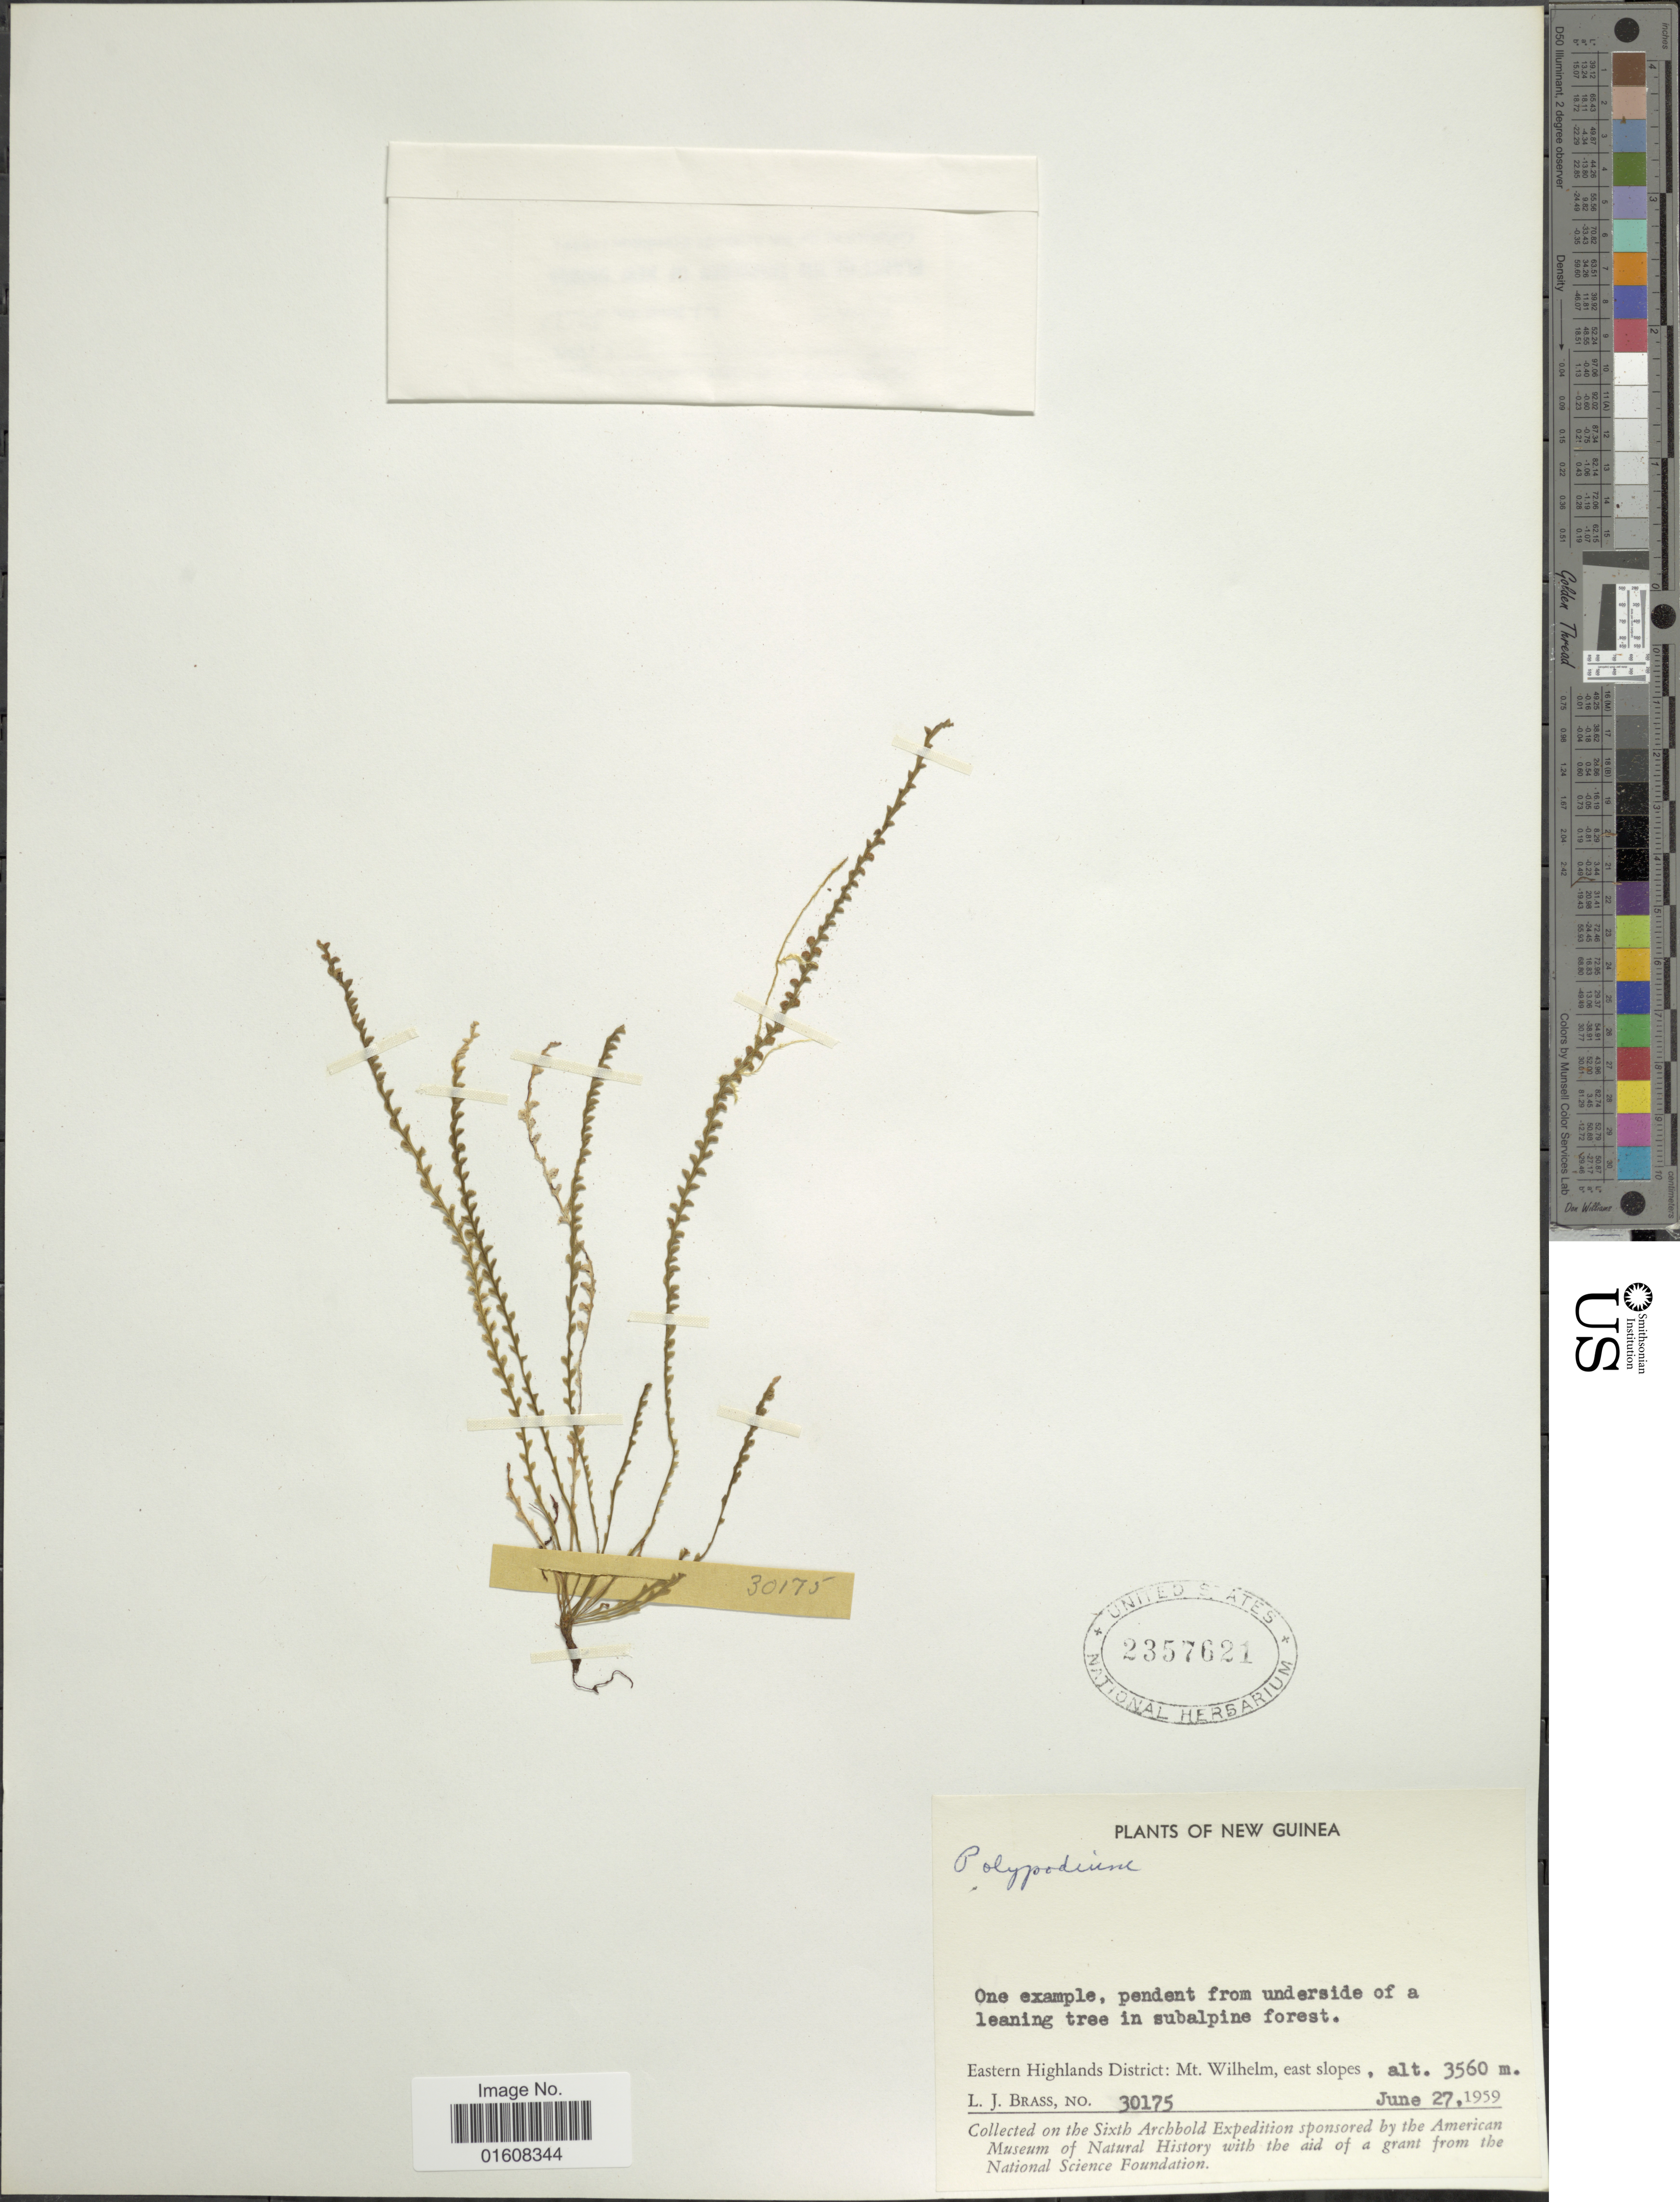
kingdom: Plantae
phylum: Tracheophyta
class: Polypodiopsida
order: Polypodiales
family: Polypodiaceae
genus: Grammitis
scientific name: Grammitis sp.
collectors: L. J. Brass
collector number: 30175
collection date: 1959-06-27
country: Papua New Guinea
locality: New Guinea. Eastern Highlands District: Mt. Wilhelm, east slopes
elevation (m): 3560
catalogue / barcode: US 2357621